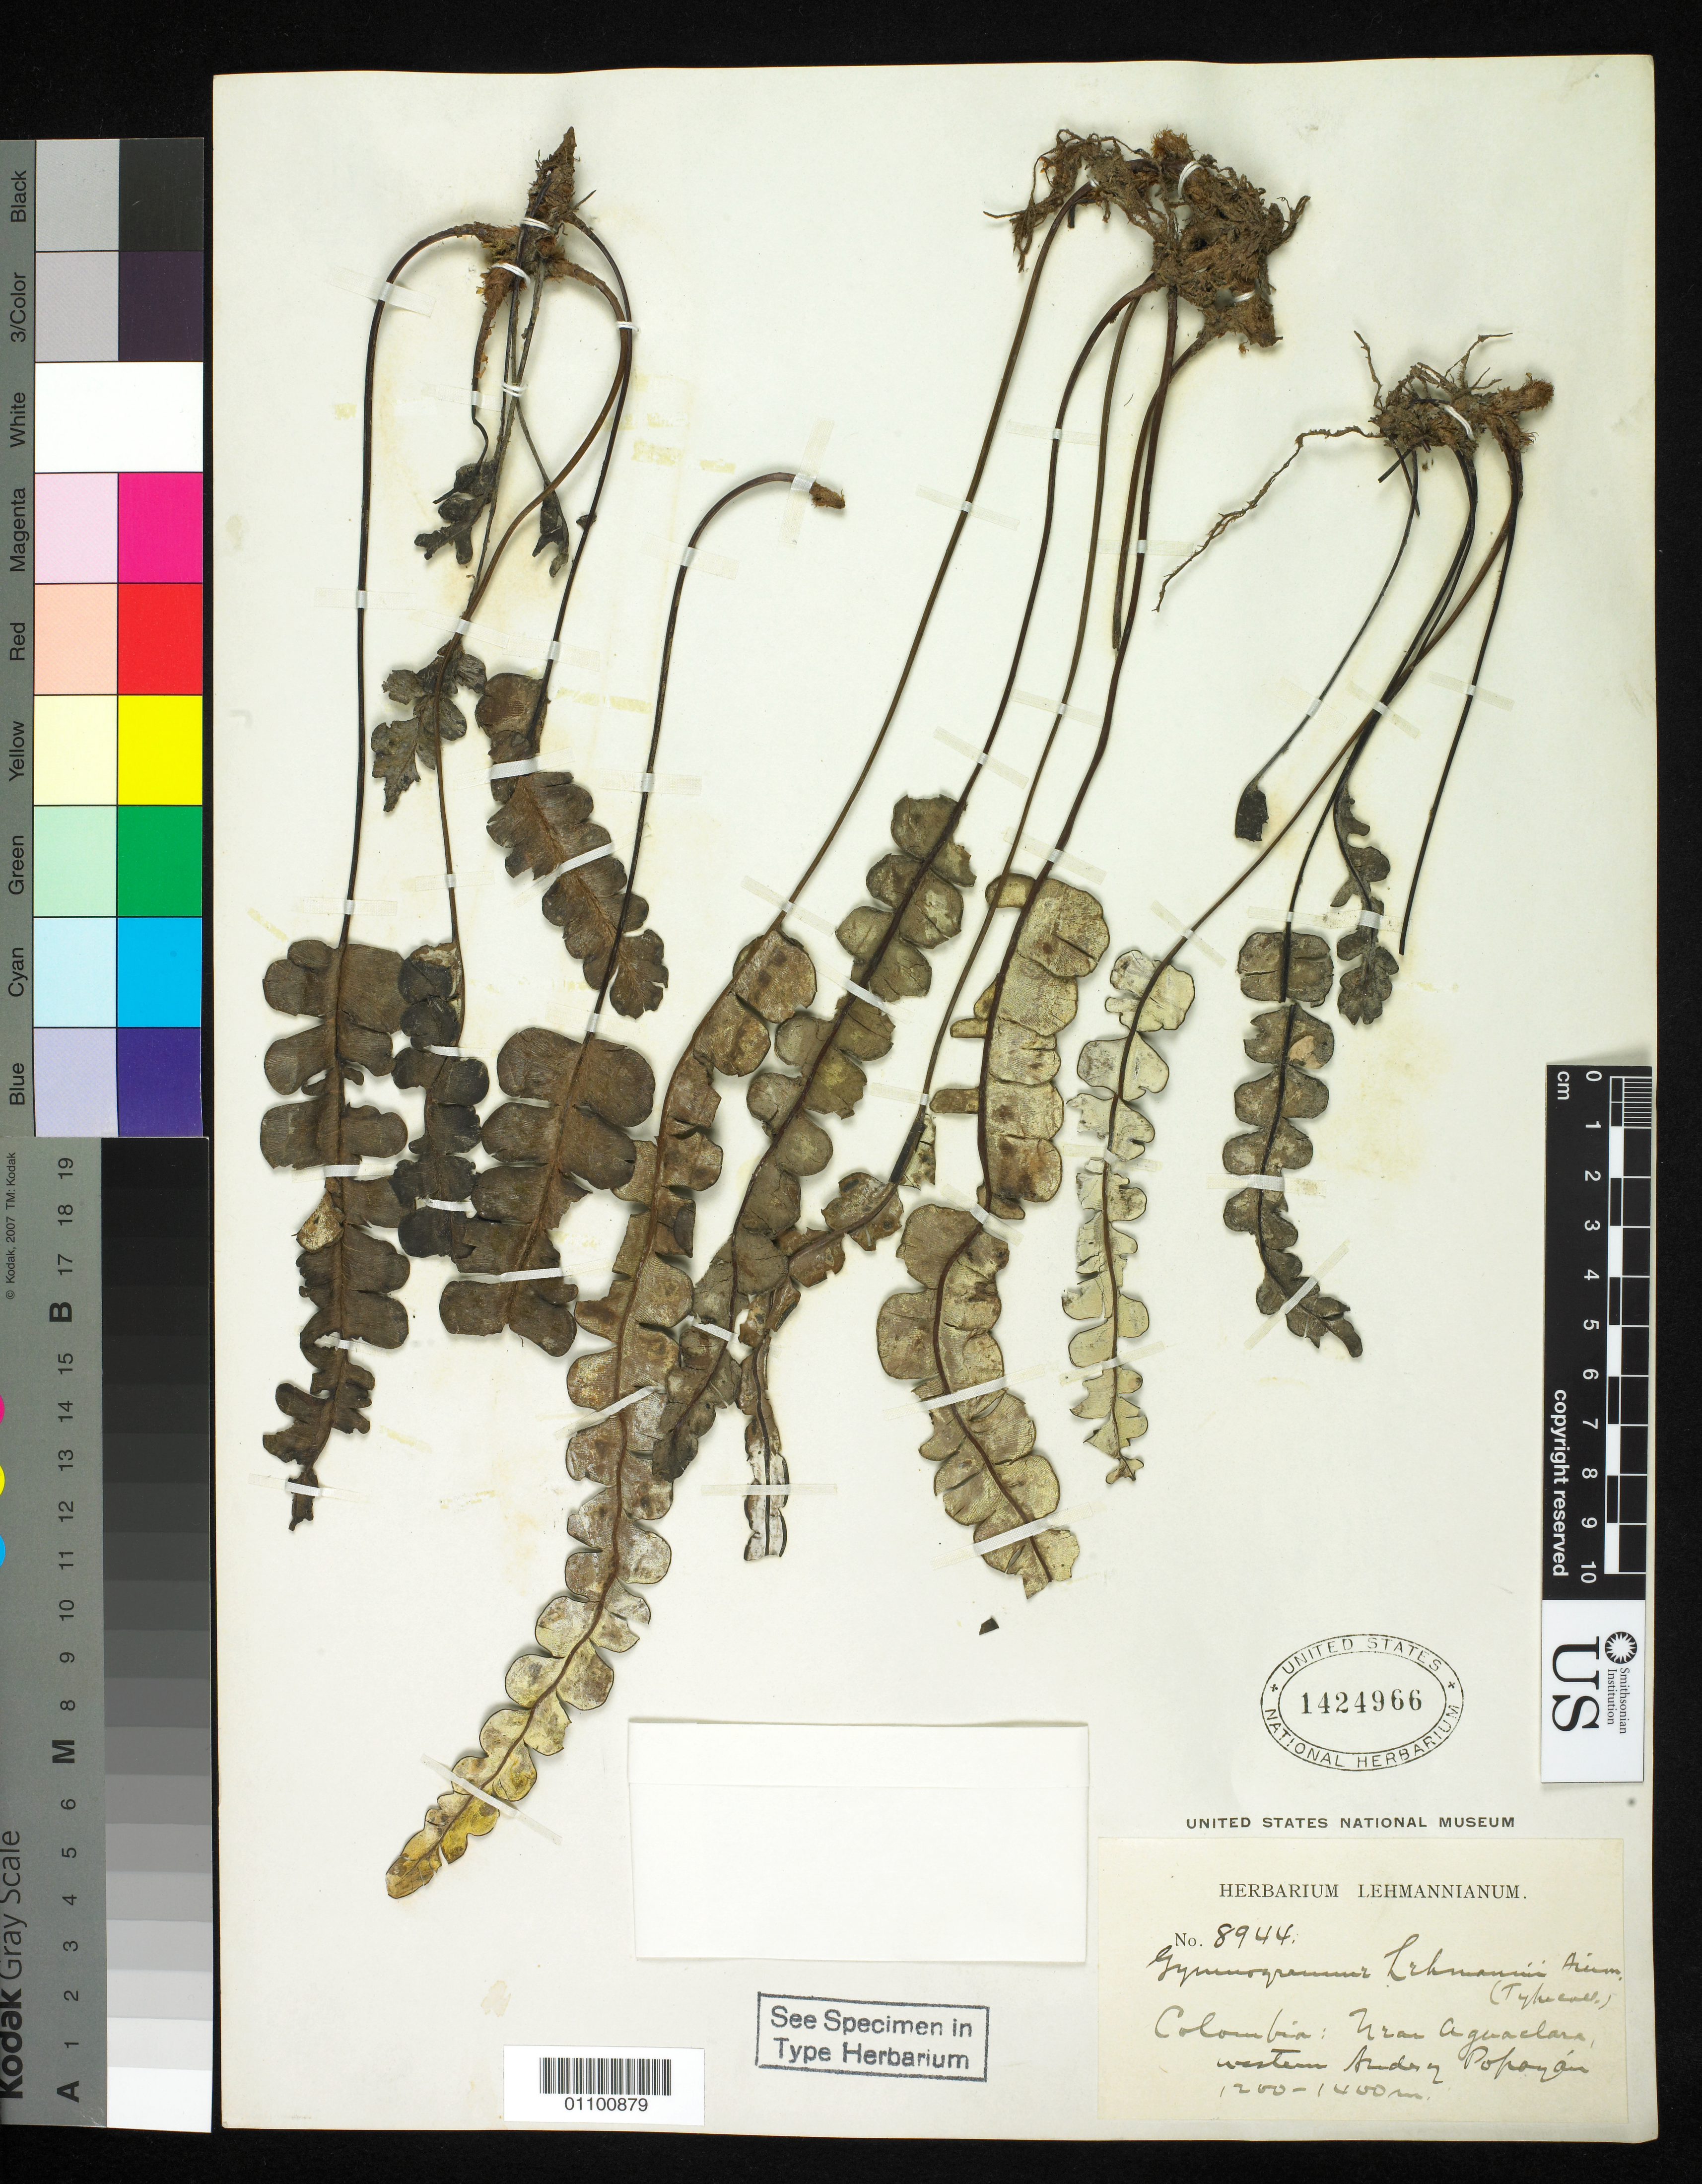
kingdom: Plantae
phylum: Tracheophyta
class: Polypodiopsida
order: Polypodiales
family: Pteridaceae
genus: Gymnogramma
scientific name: Gymnogramma lehmannii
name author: Hieron.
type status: Isotype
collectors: F. C. Lehmann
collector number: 8944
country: Colombia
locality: Prope Aguaclara [Near Aguaclara].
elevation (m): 1200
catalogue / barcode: US 1424966